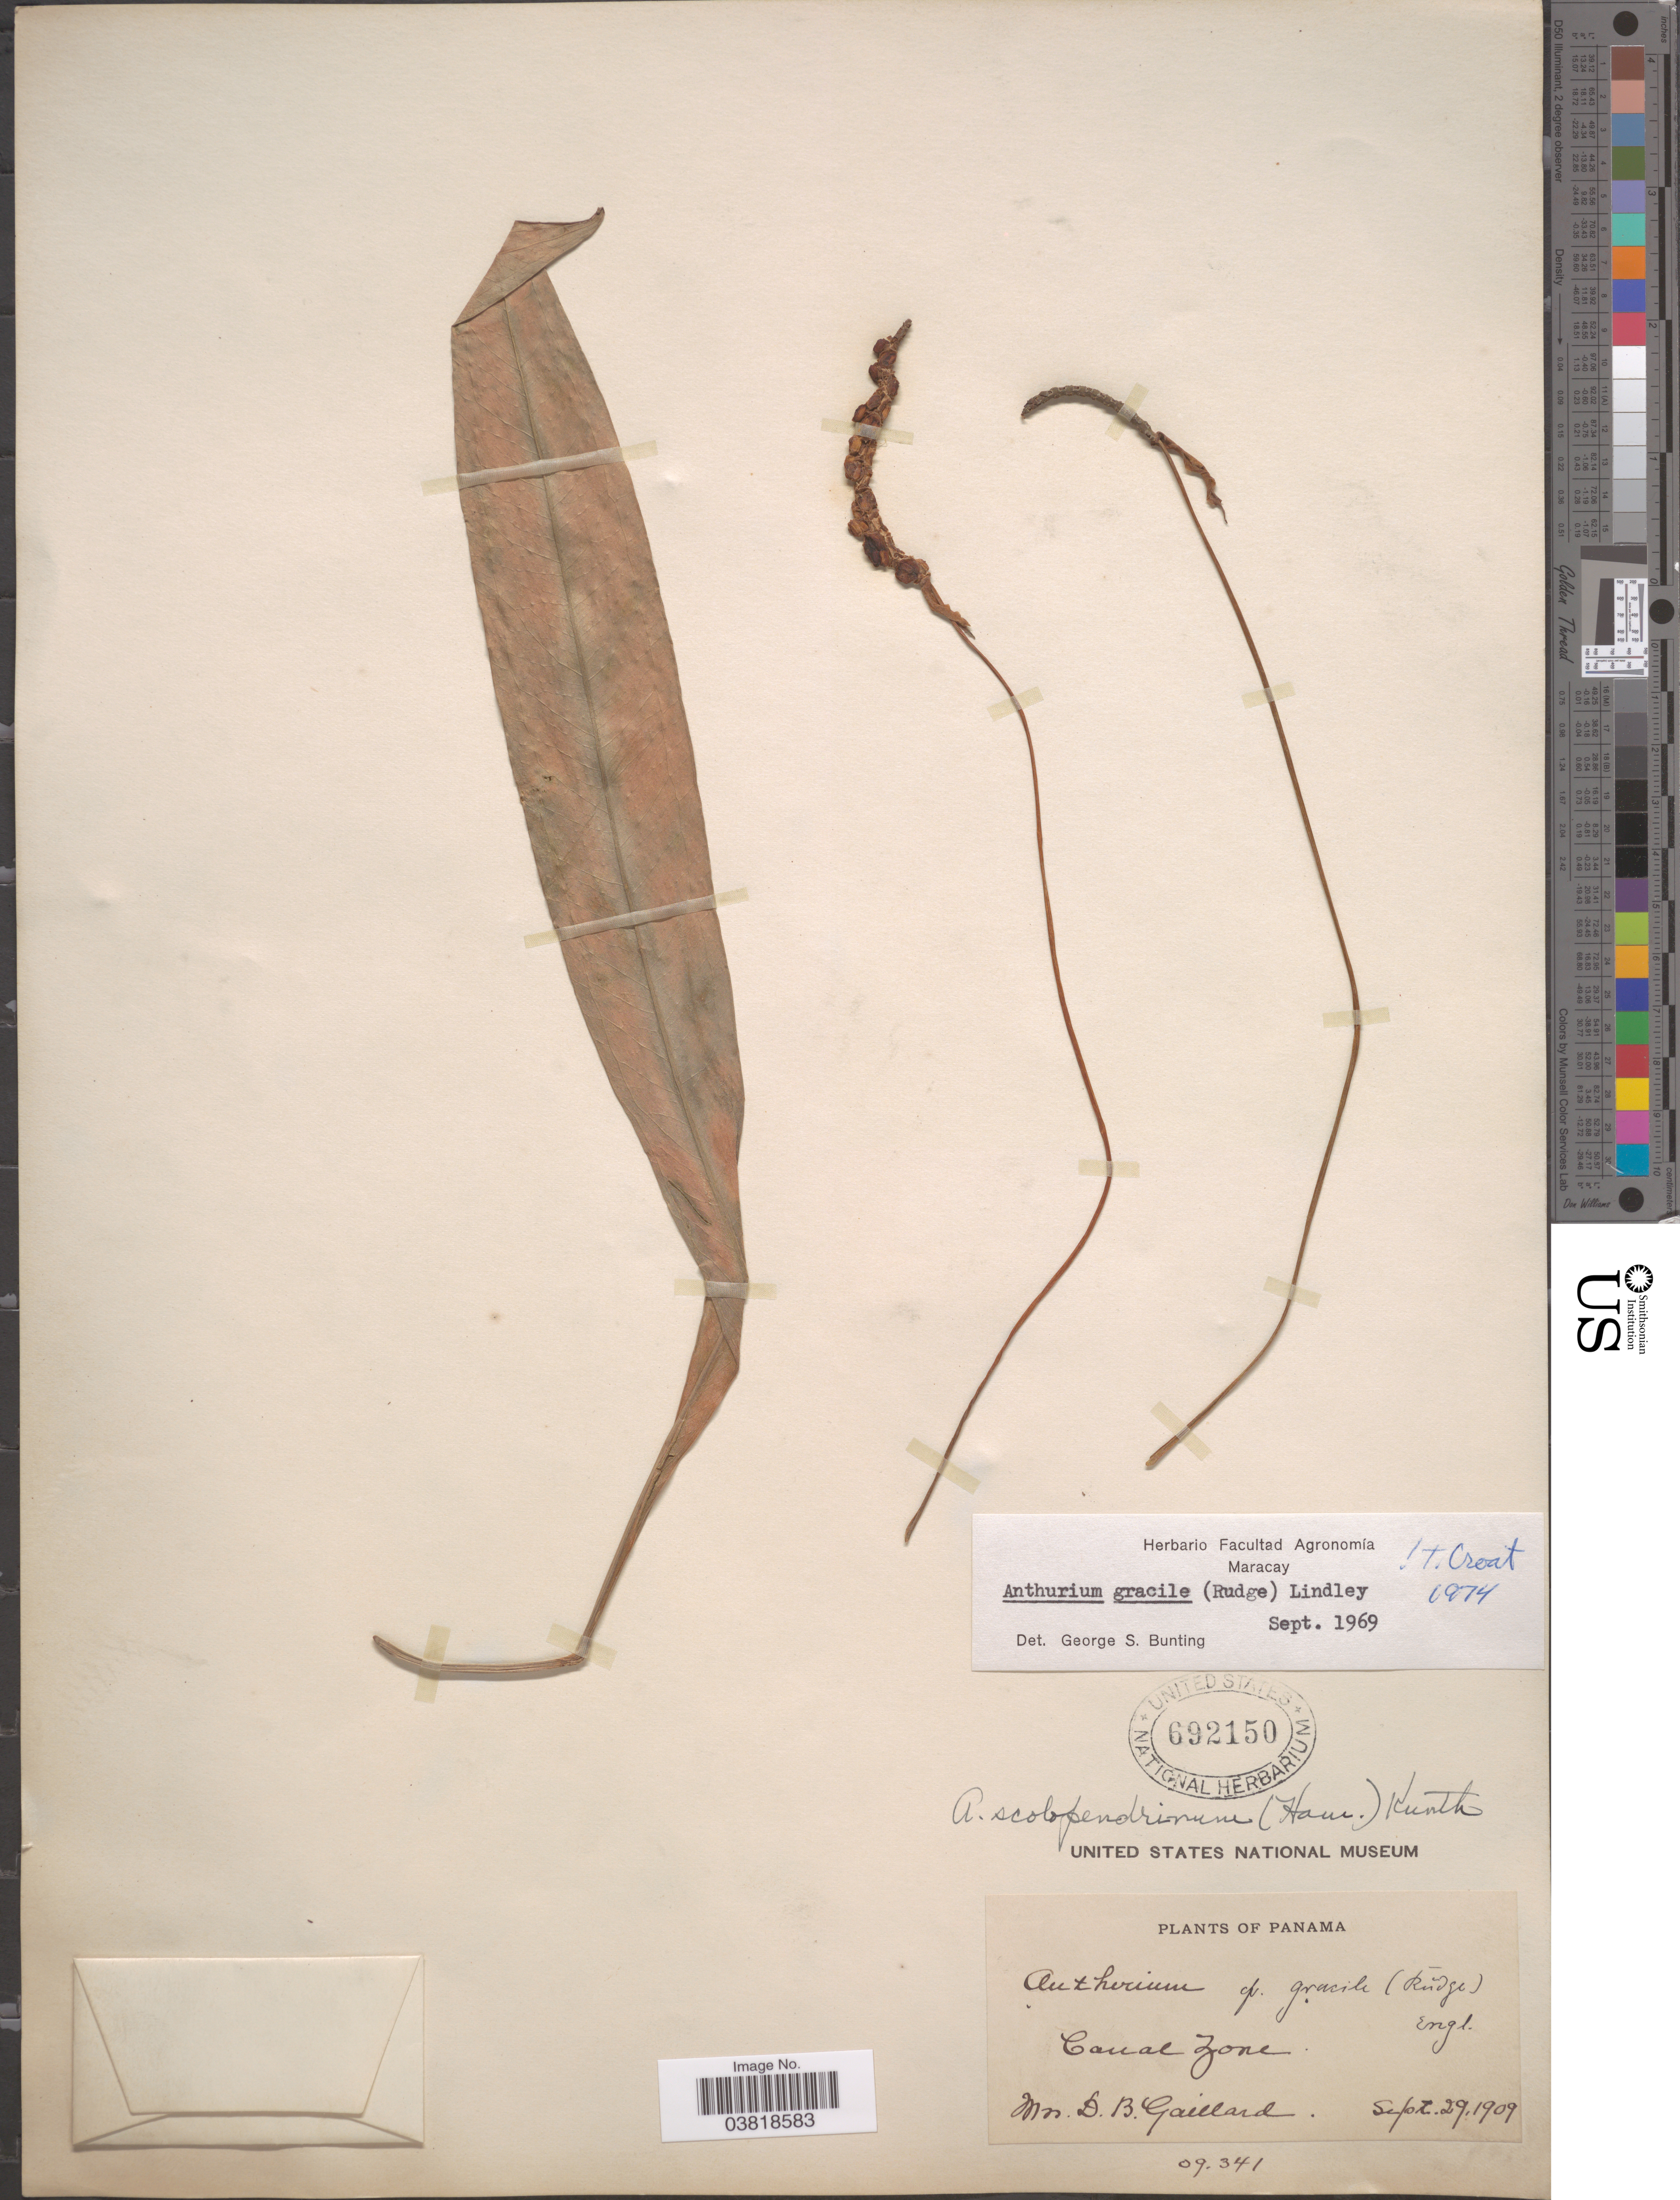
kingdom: Plantae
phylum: Tracheophyta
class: Liliopsida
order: Alismatales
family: Araceae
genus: Anthurium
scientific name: Anthurium gracile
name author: (Rudge) Schott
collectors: D. Gaillard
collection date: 1909-09-29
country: Panama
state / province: Colón / Panamá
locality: Canal Zone.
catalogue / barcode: US 692150